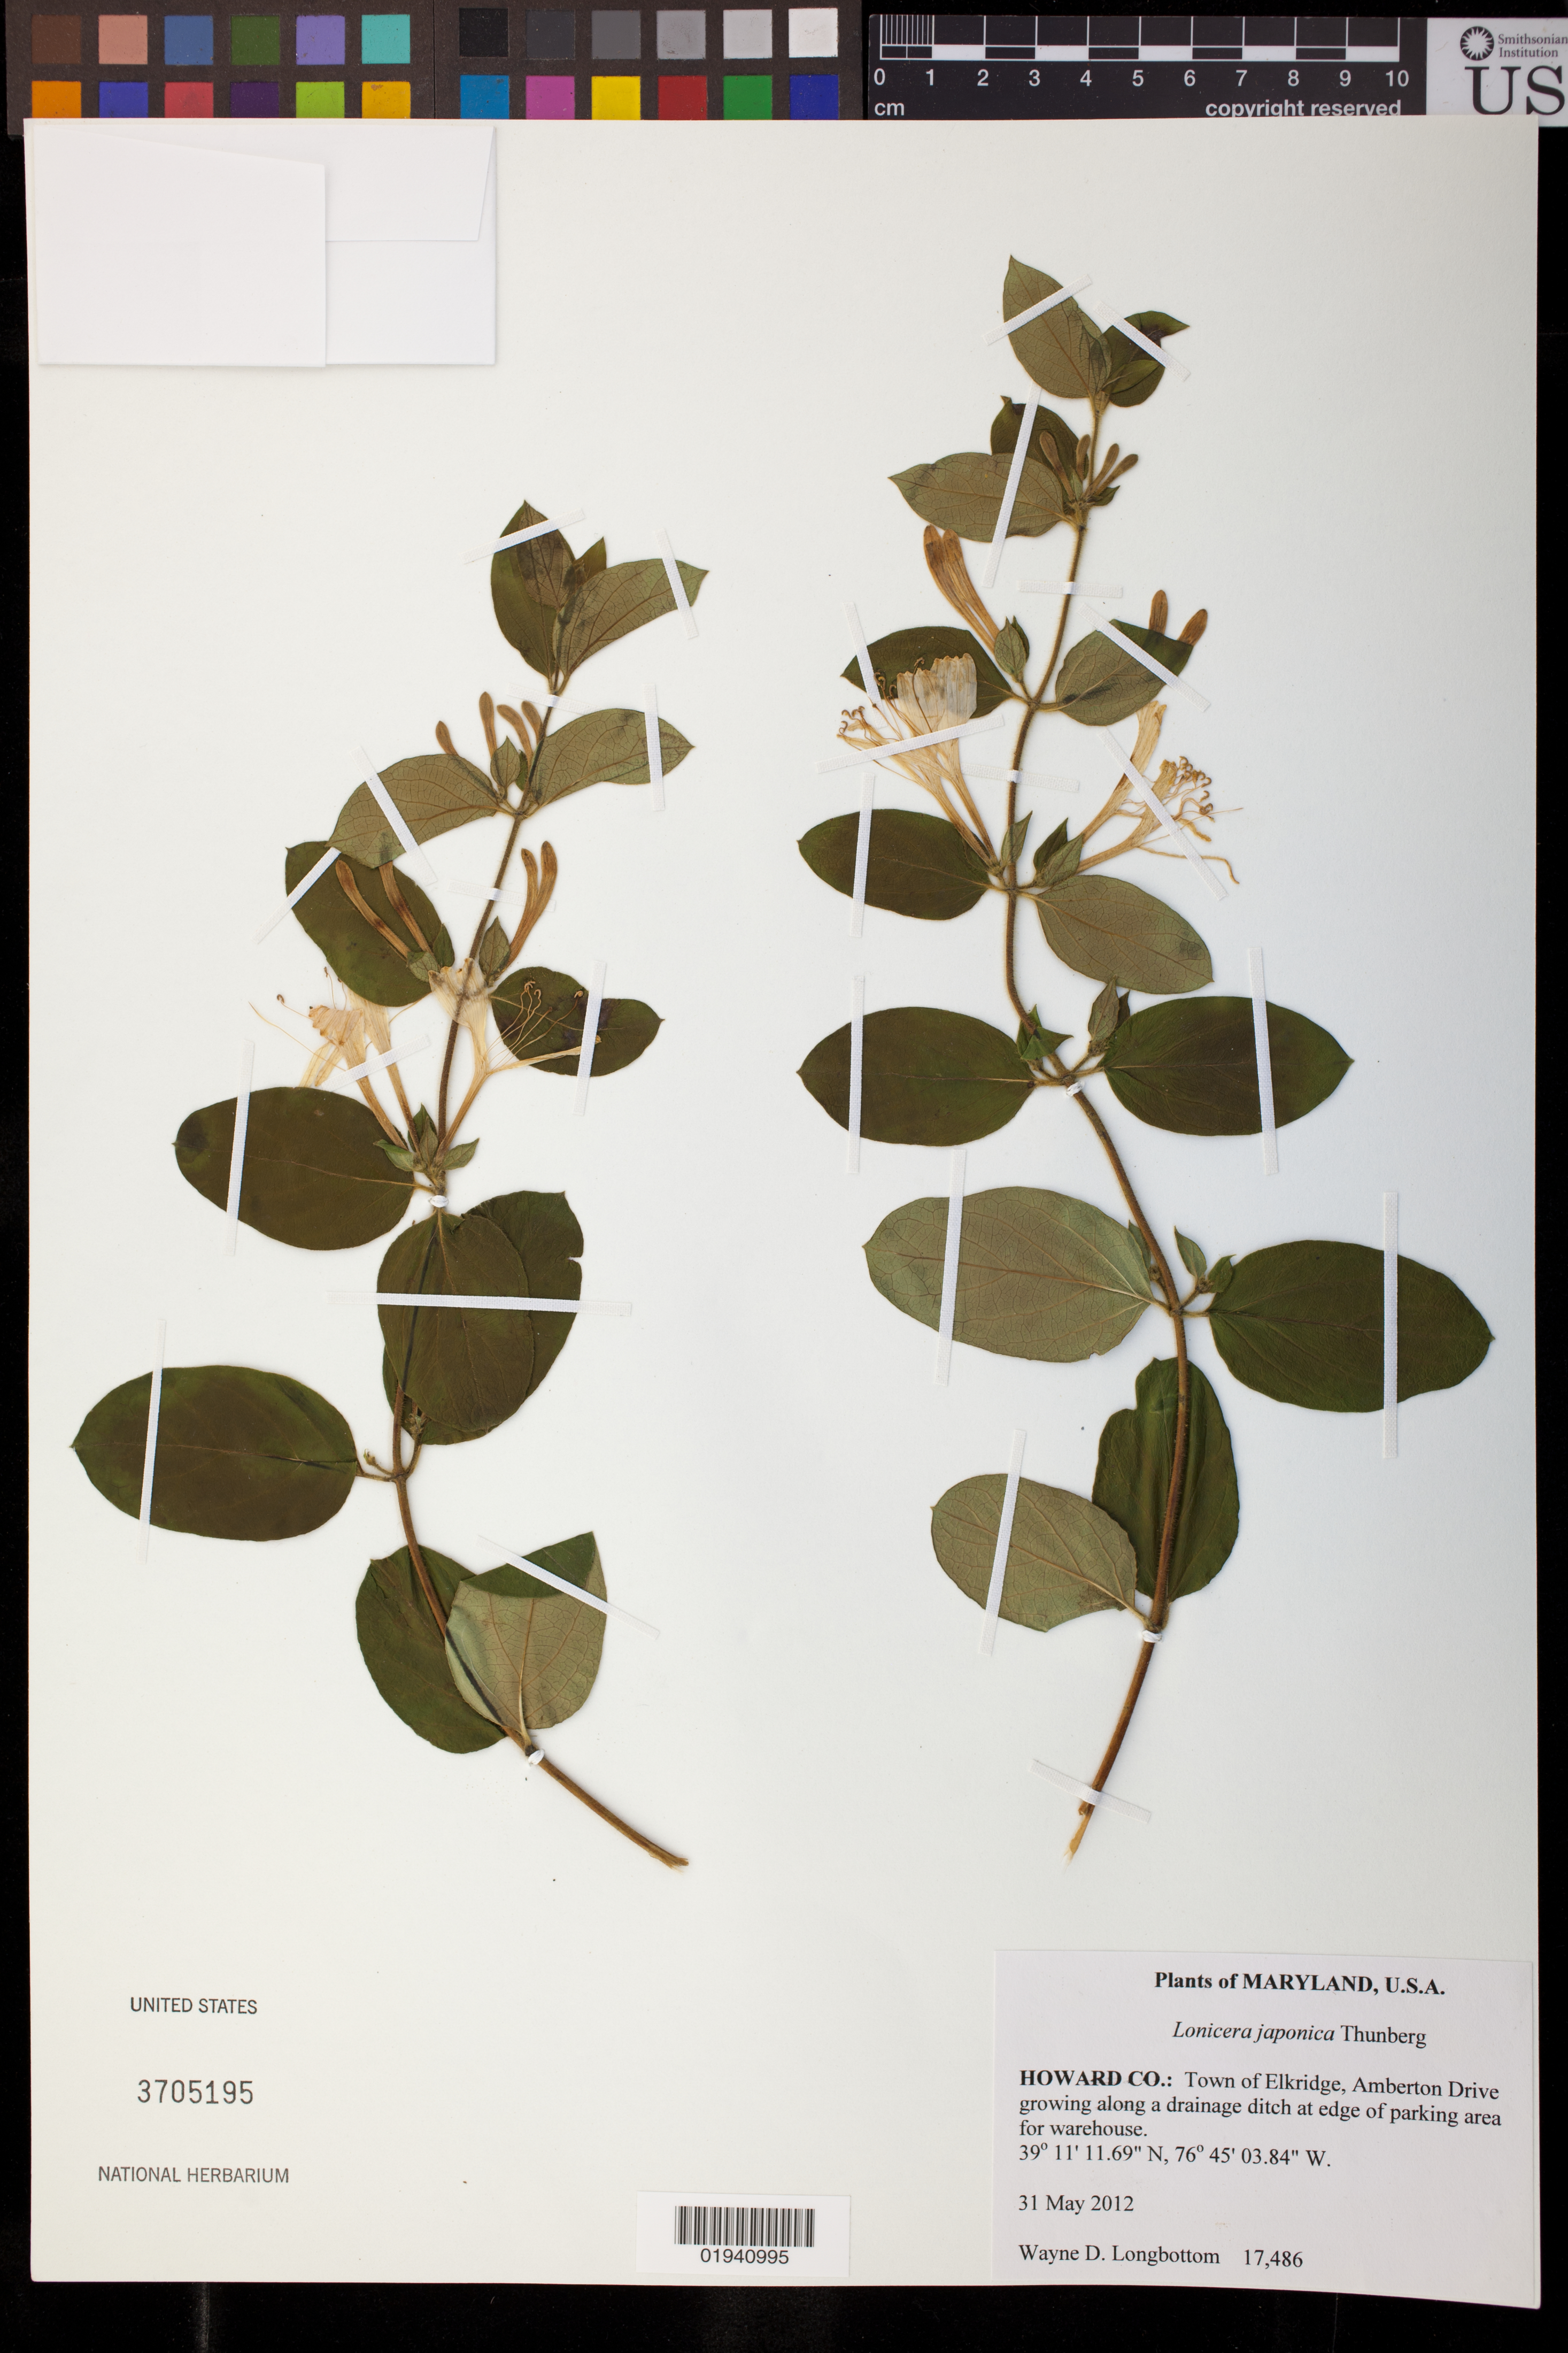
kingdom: Plantae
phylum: Tracheophyta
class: Magnoliopsida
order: Dipsacales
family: Caprifoliaceae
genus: Lonicera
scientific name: Lonicera japonica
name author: Thunb.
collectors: W. D. Longbottom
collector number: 17486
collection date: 2012-05-31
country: United States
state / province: Maryland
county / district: Howard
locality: Town of Elkridge, Amberton Drive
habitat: growing along a drainage ditch at edge of parking area for warehouse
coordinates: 39 09 20.85 N, 76 47 20.13 W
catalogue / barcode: US 3705195